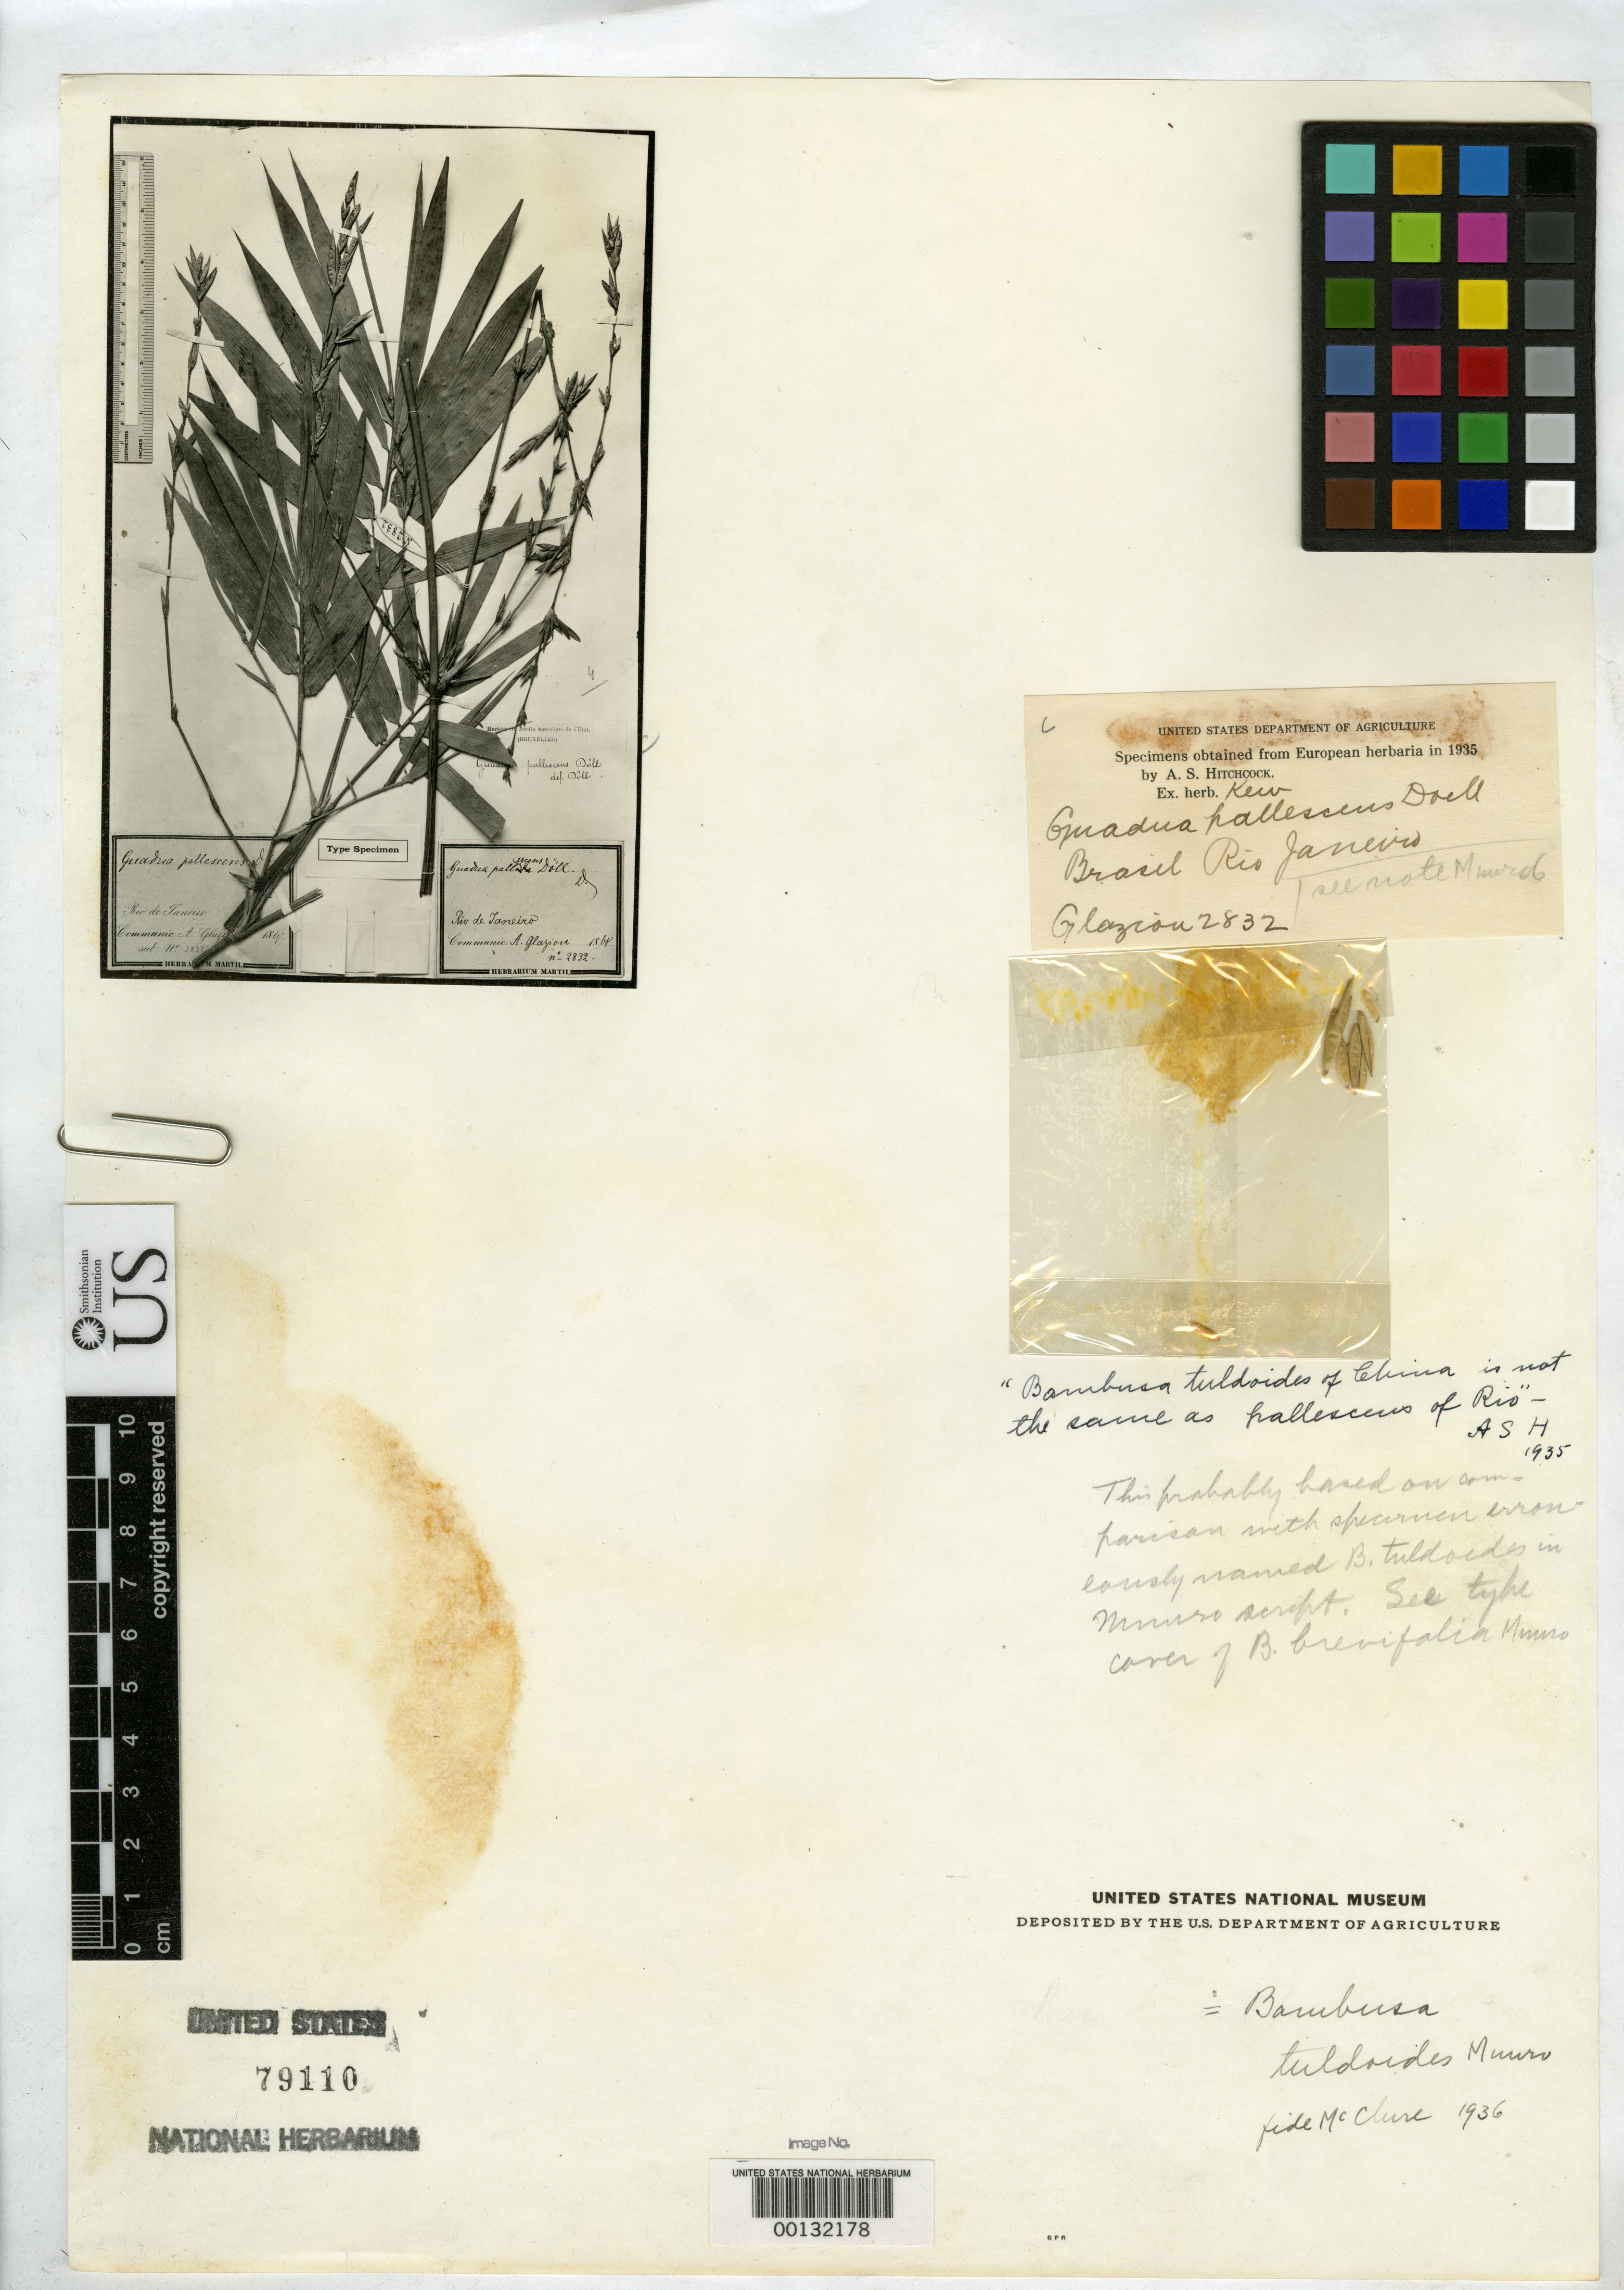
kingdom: Plantae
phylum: Tracheophyta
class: Liliopsida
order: Poales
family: Poaceae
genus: Guadua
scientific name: Guadua pallescens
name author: Döll in Mart.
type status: Type Collection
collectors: A. F. M. Glaziou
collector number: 2832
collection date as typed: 1867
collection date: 1867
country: Brazil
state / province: Rio de Janeiro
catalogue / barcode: US 79110